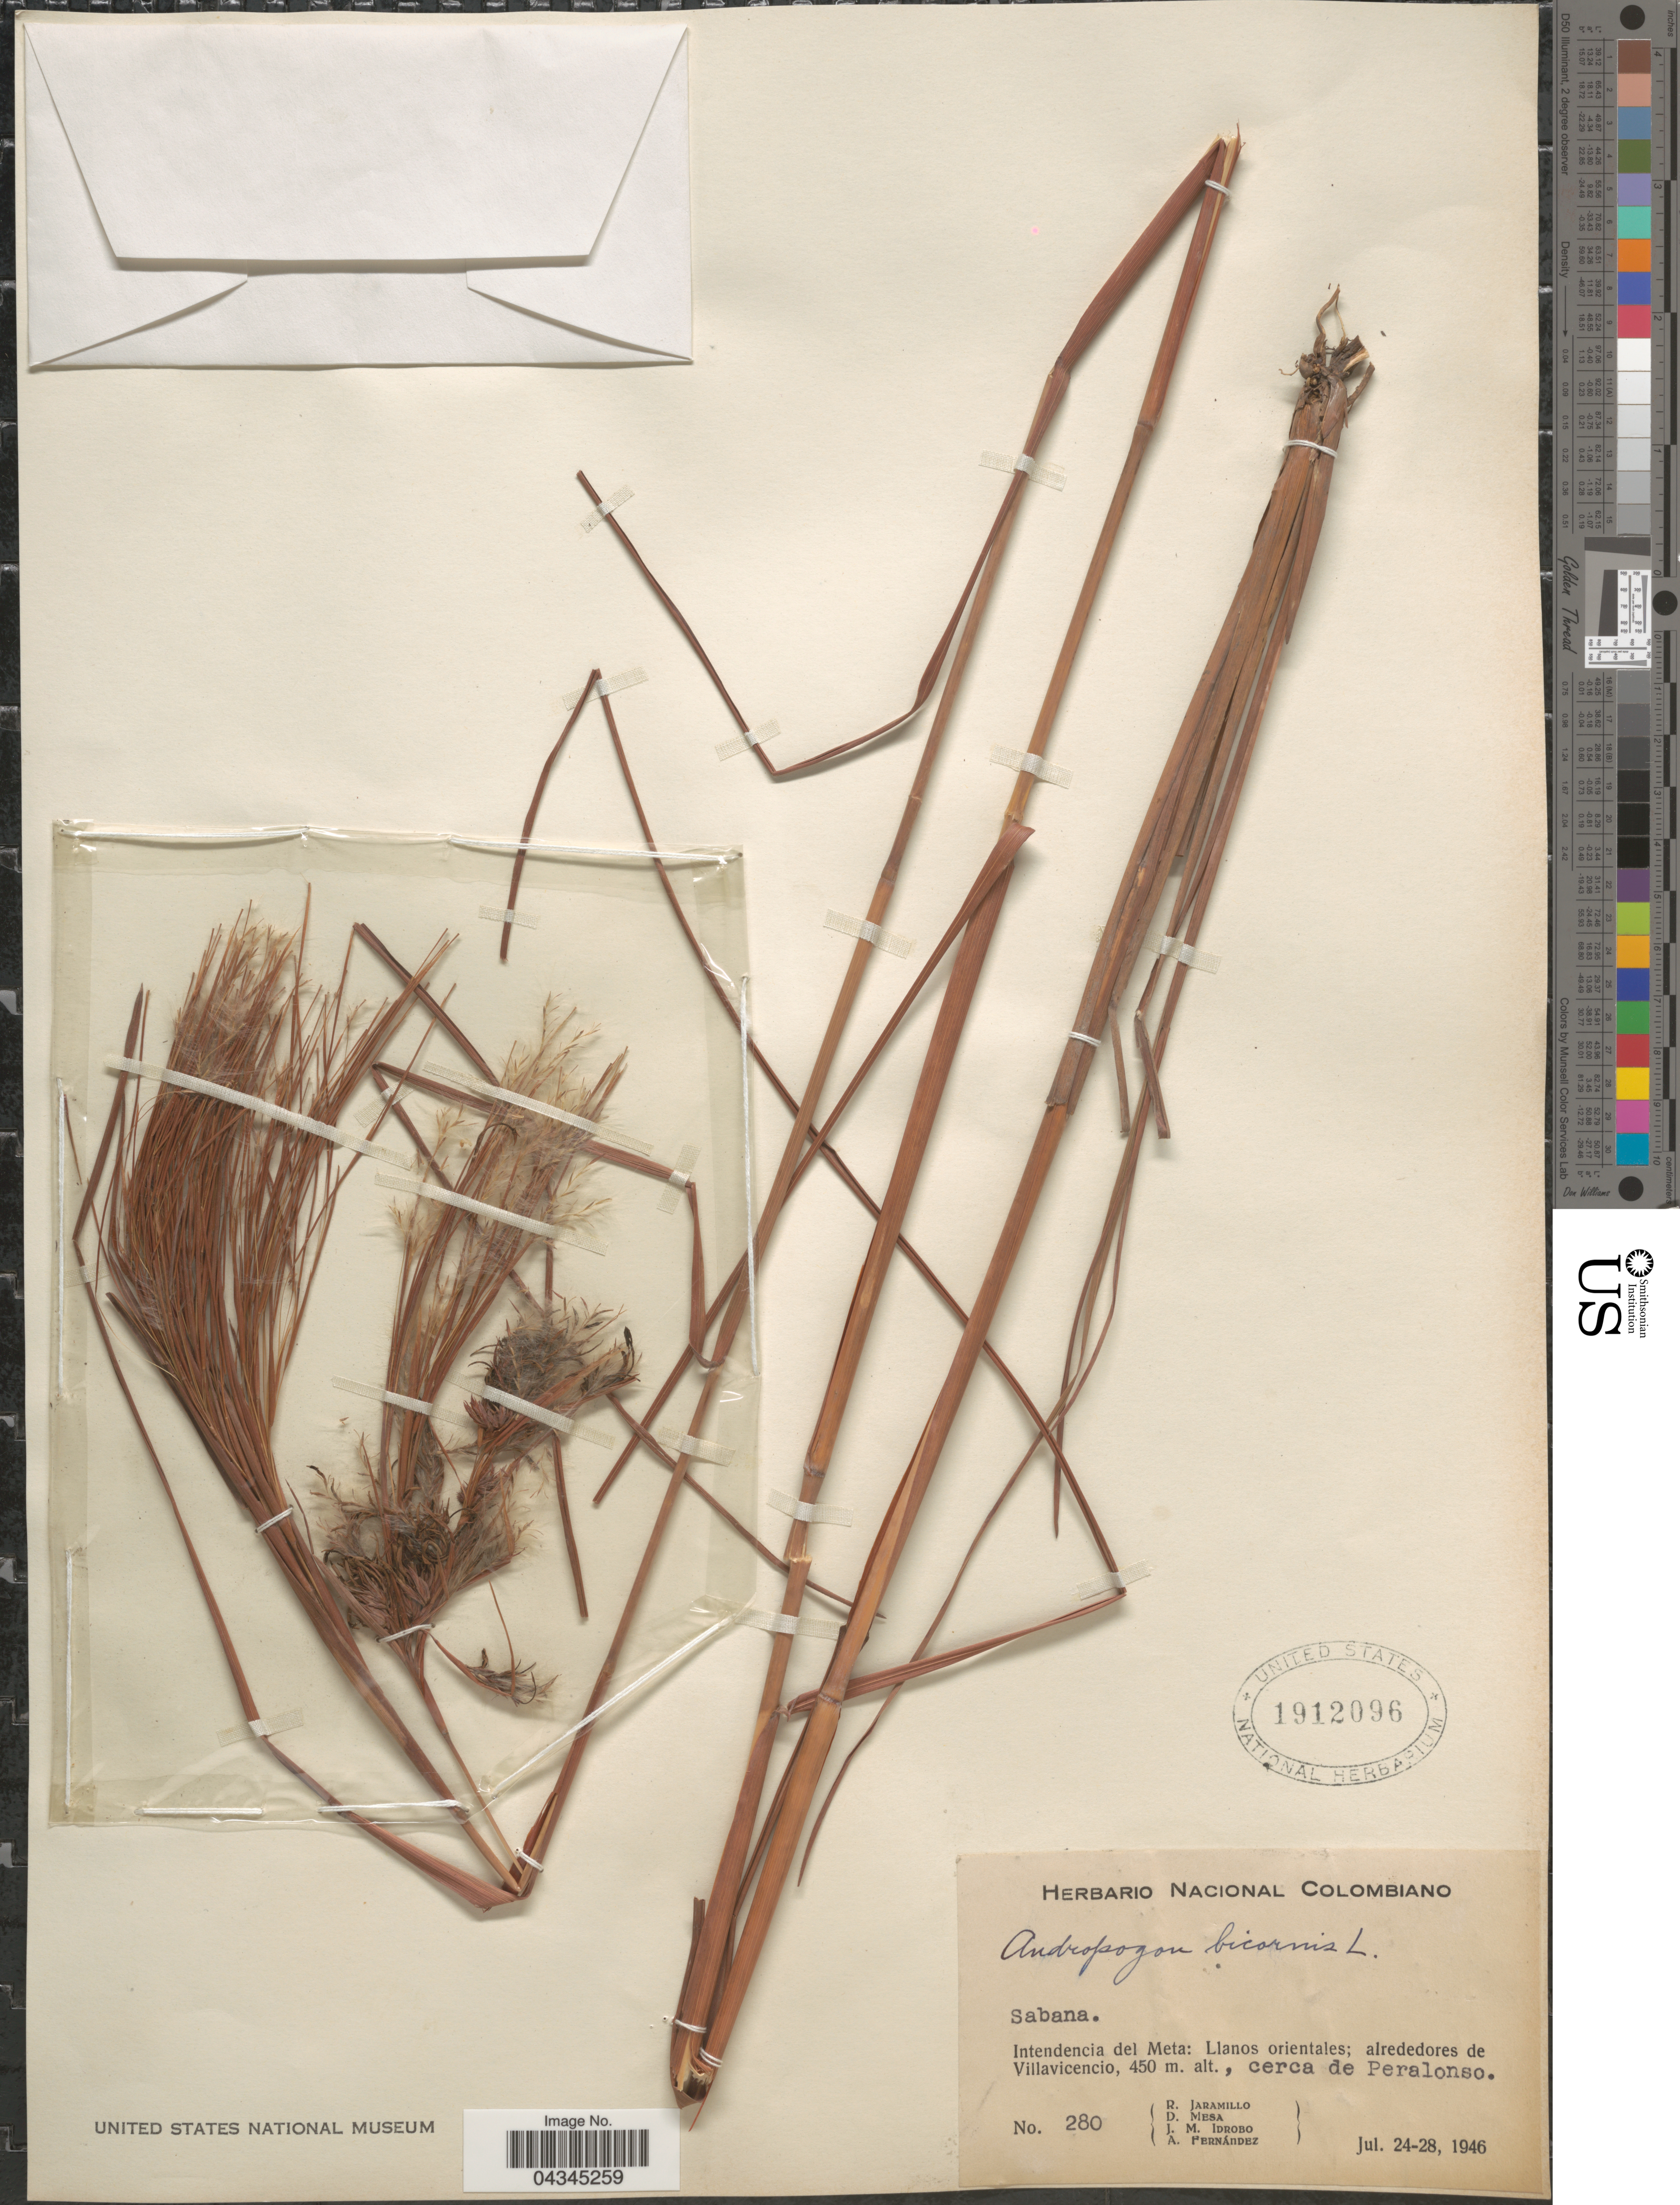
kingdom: Plantae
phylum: Tracheophyta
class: Liliopsida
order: Poales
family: Poaceae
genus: Andropogon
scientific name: Andropogon bicornis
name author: L.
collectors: R. Jaramillo, D. Mesa, J. M. Idrobo & A. Fernandez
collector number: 280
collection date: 1946-07-24/1946-07-28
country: Colombia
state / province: Meta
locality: Intendencia del Meta: Llanos orientales; alrededores de Villavicencio, cerca de Peralonso.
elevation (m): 450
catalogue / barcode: US 1912096